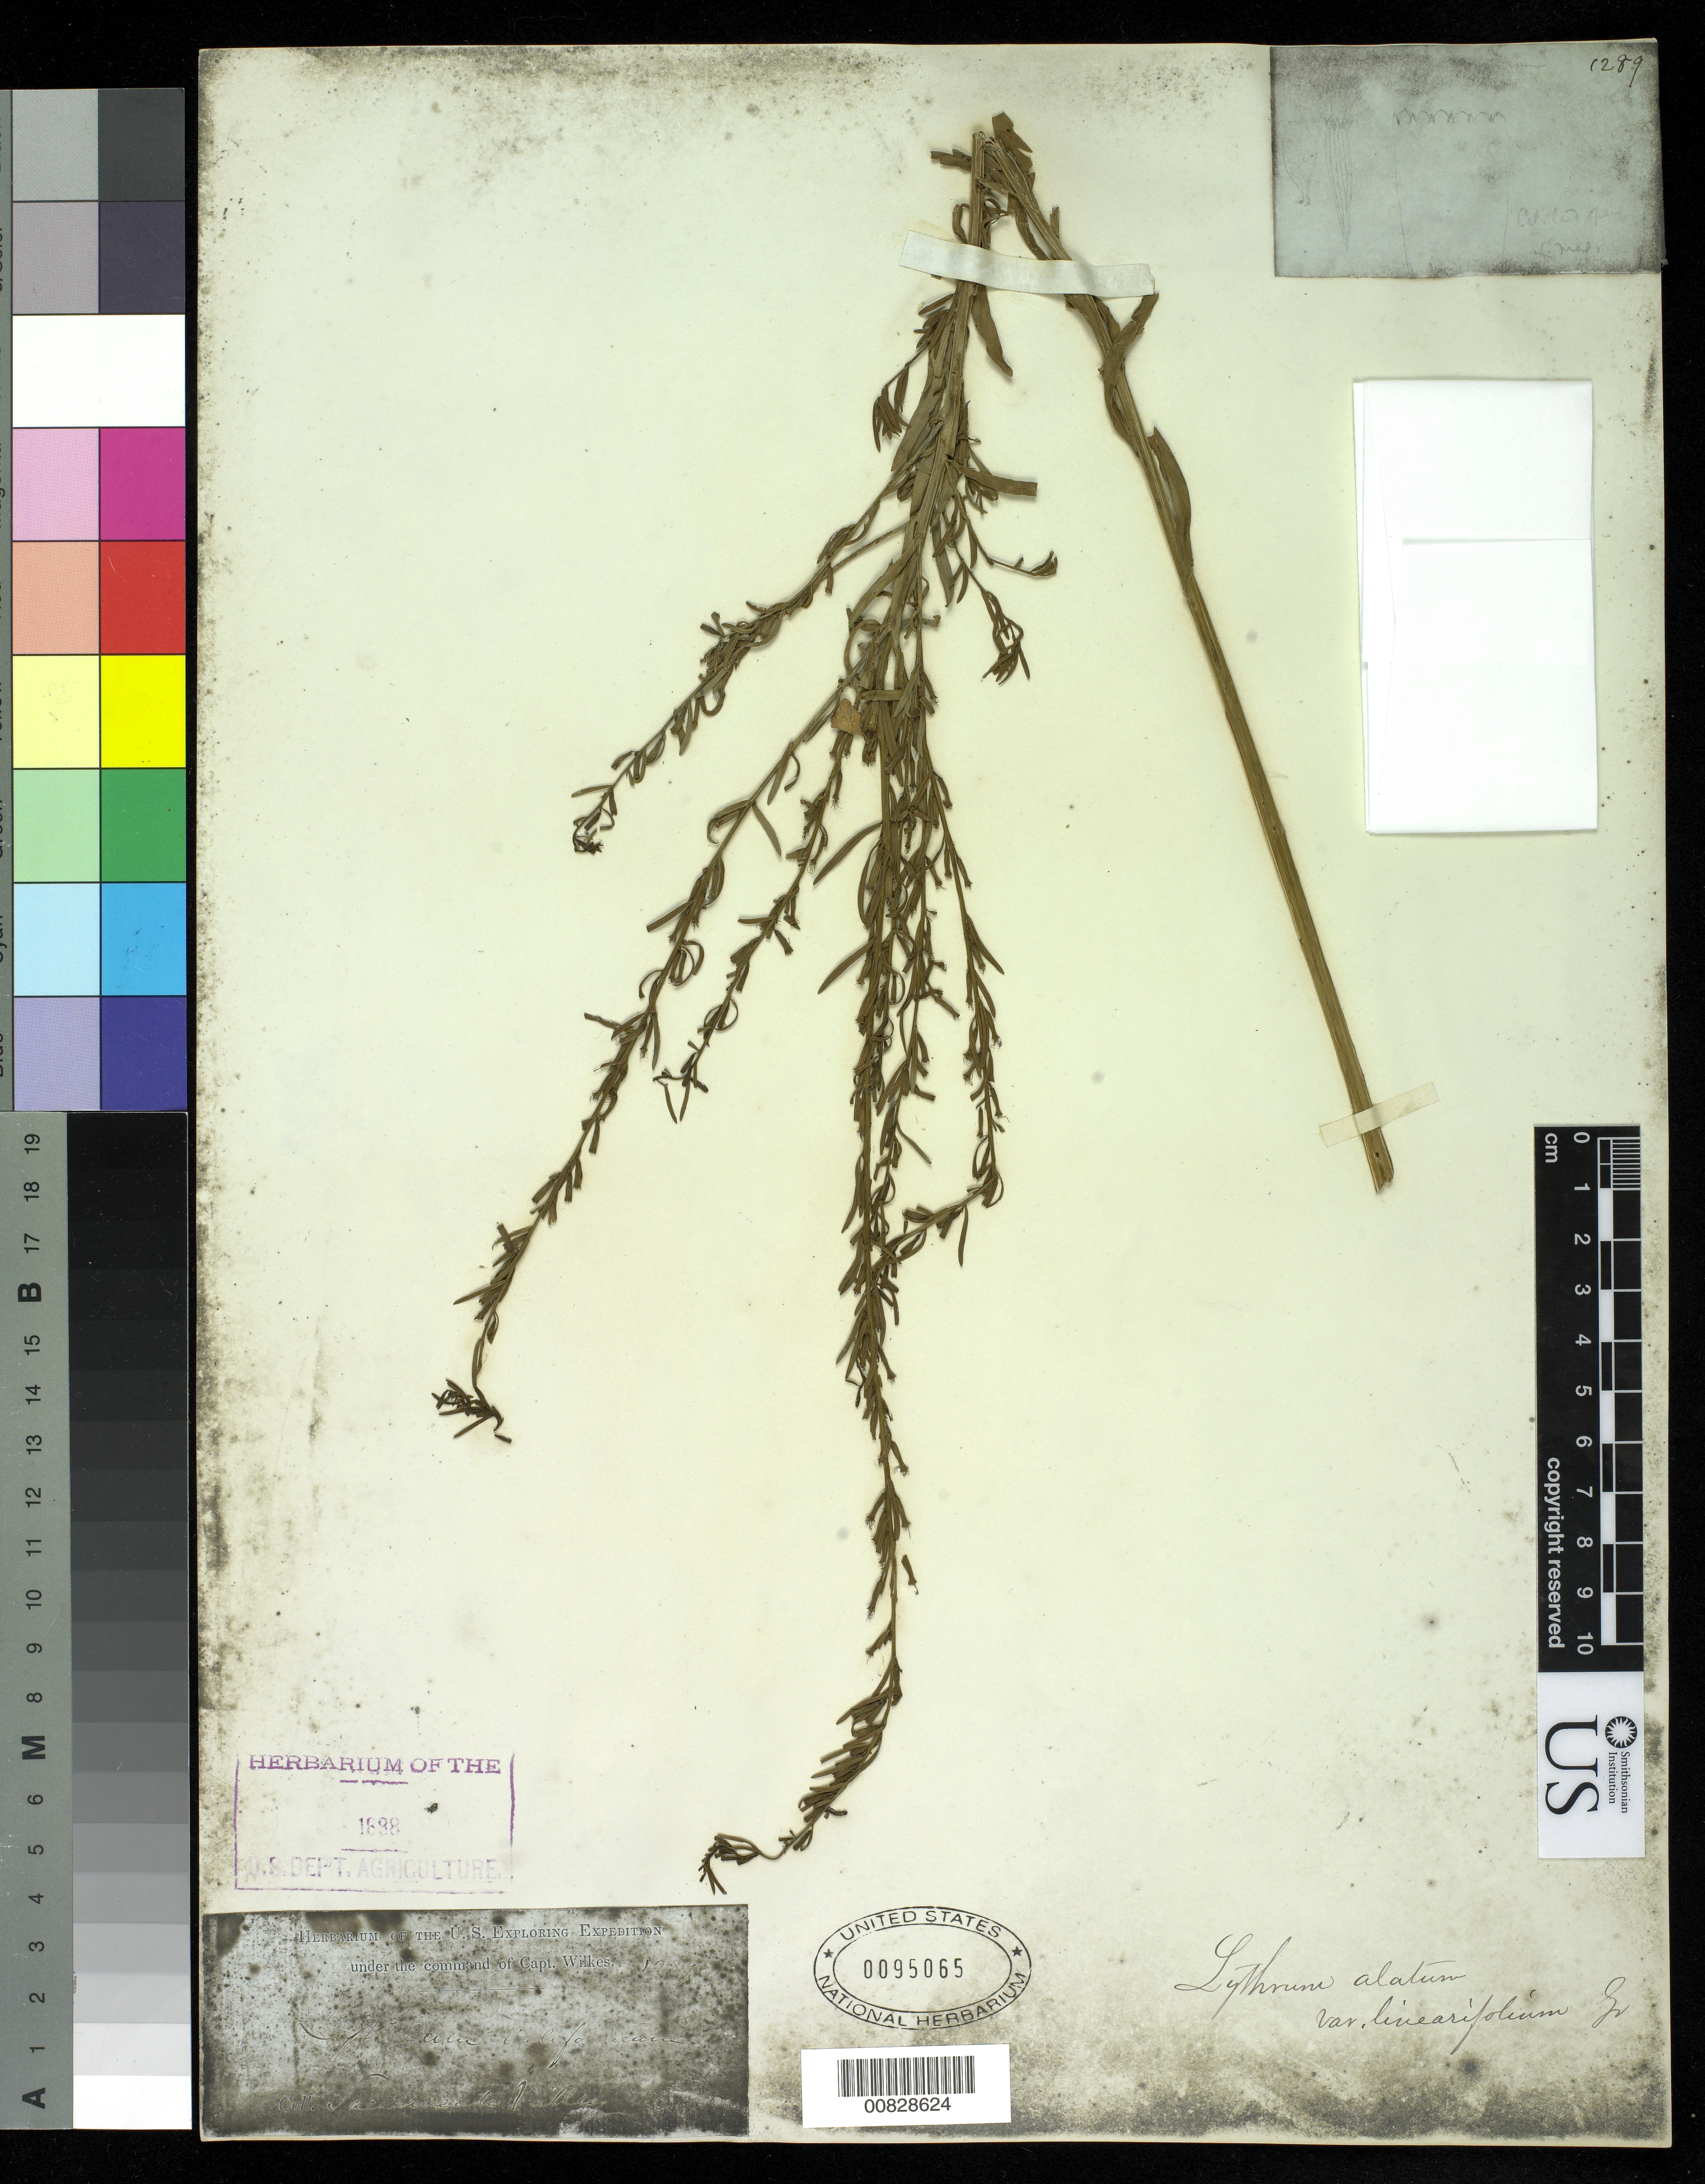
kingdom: Plantae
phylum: Tracheophyta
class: Magnoliopsida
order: Myrtales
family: Lythraceae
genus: Lythrum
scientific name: Lythrum hyssopifolia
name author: L.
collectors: Wilkes Explor. Exped.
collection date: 1838/1842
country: United States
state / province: California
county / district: Sacramento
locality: Sacramento Valley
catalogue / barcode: US 95065